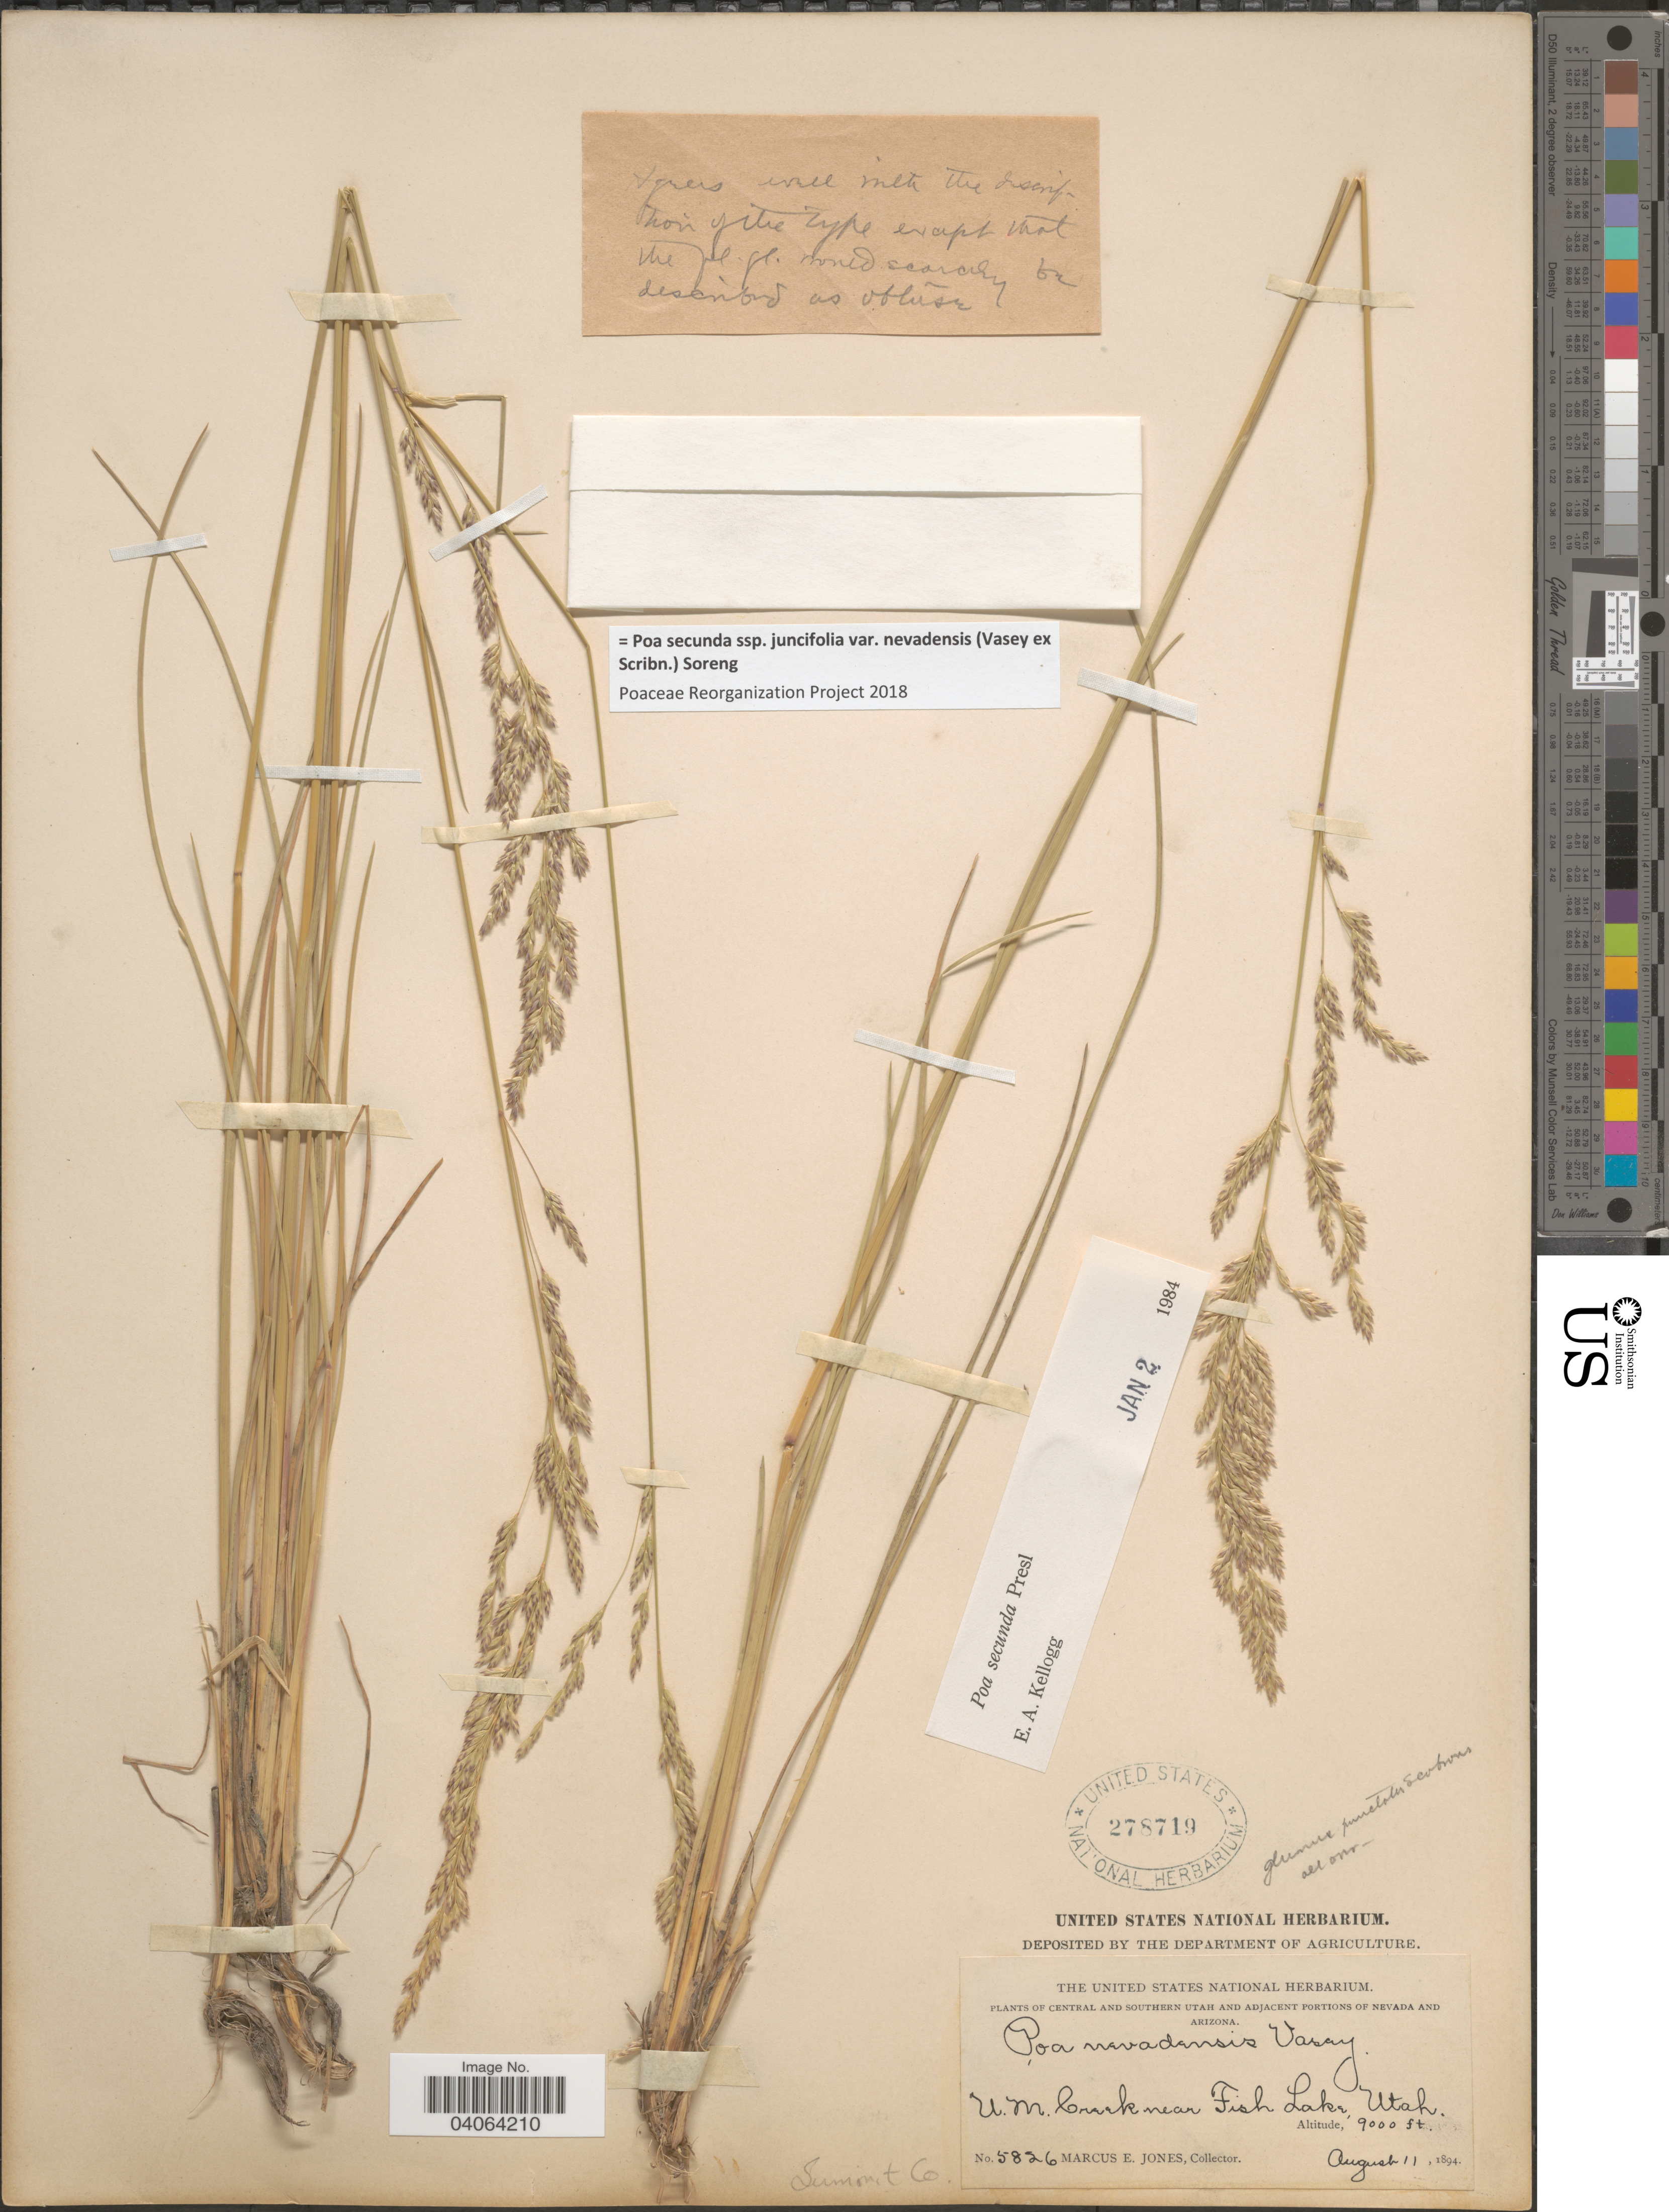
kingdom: Plantae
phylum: Tracheophyta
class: Liliopsida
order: Poales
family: Poaceae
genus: Poa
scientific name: Poa secunda subsp. juncifolia var. nevadensis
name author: (Vasey ex Scribn.) Soreng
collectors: M. E. Jones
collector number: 5826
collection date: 1894-08-11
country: United States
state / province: Utah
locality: Summit Co. Central and Southern Utah. U.M. Creek near Fish Lake.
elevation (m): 2743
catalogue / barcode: US 278719